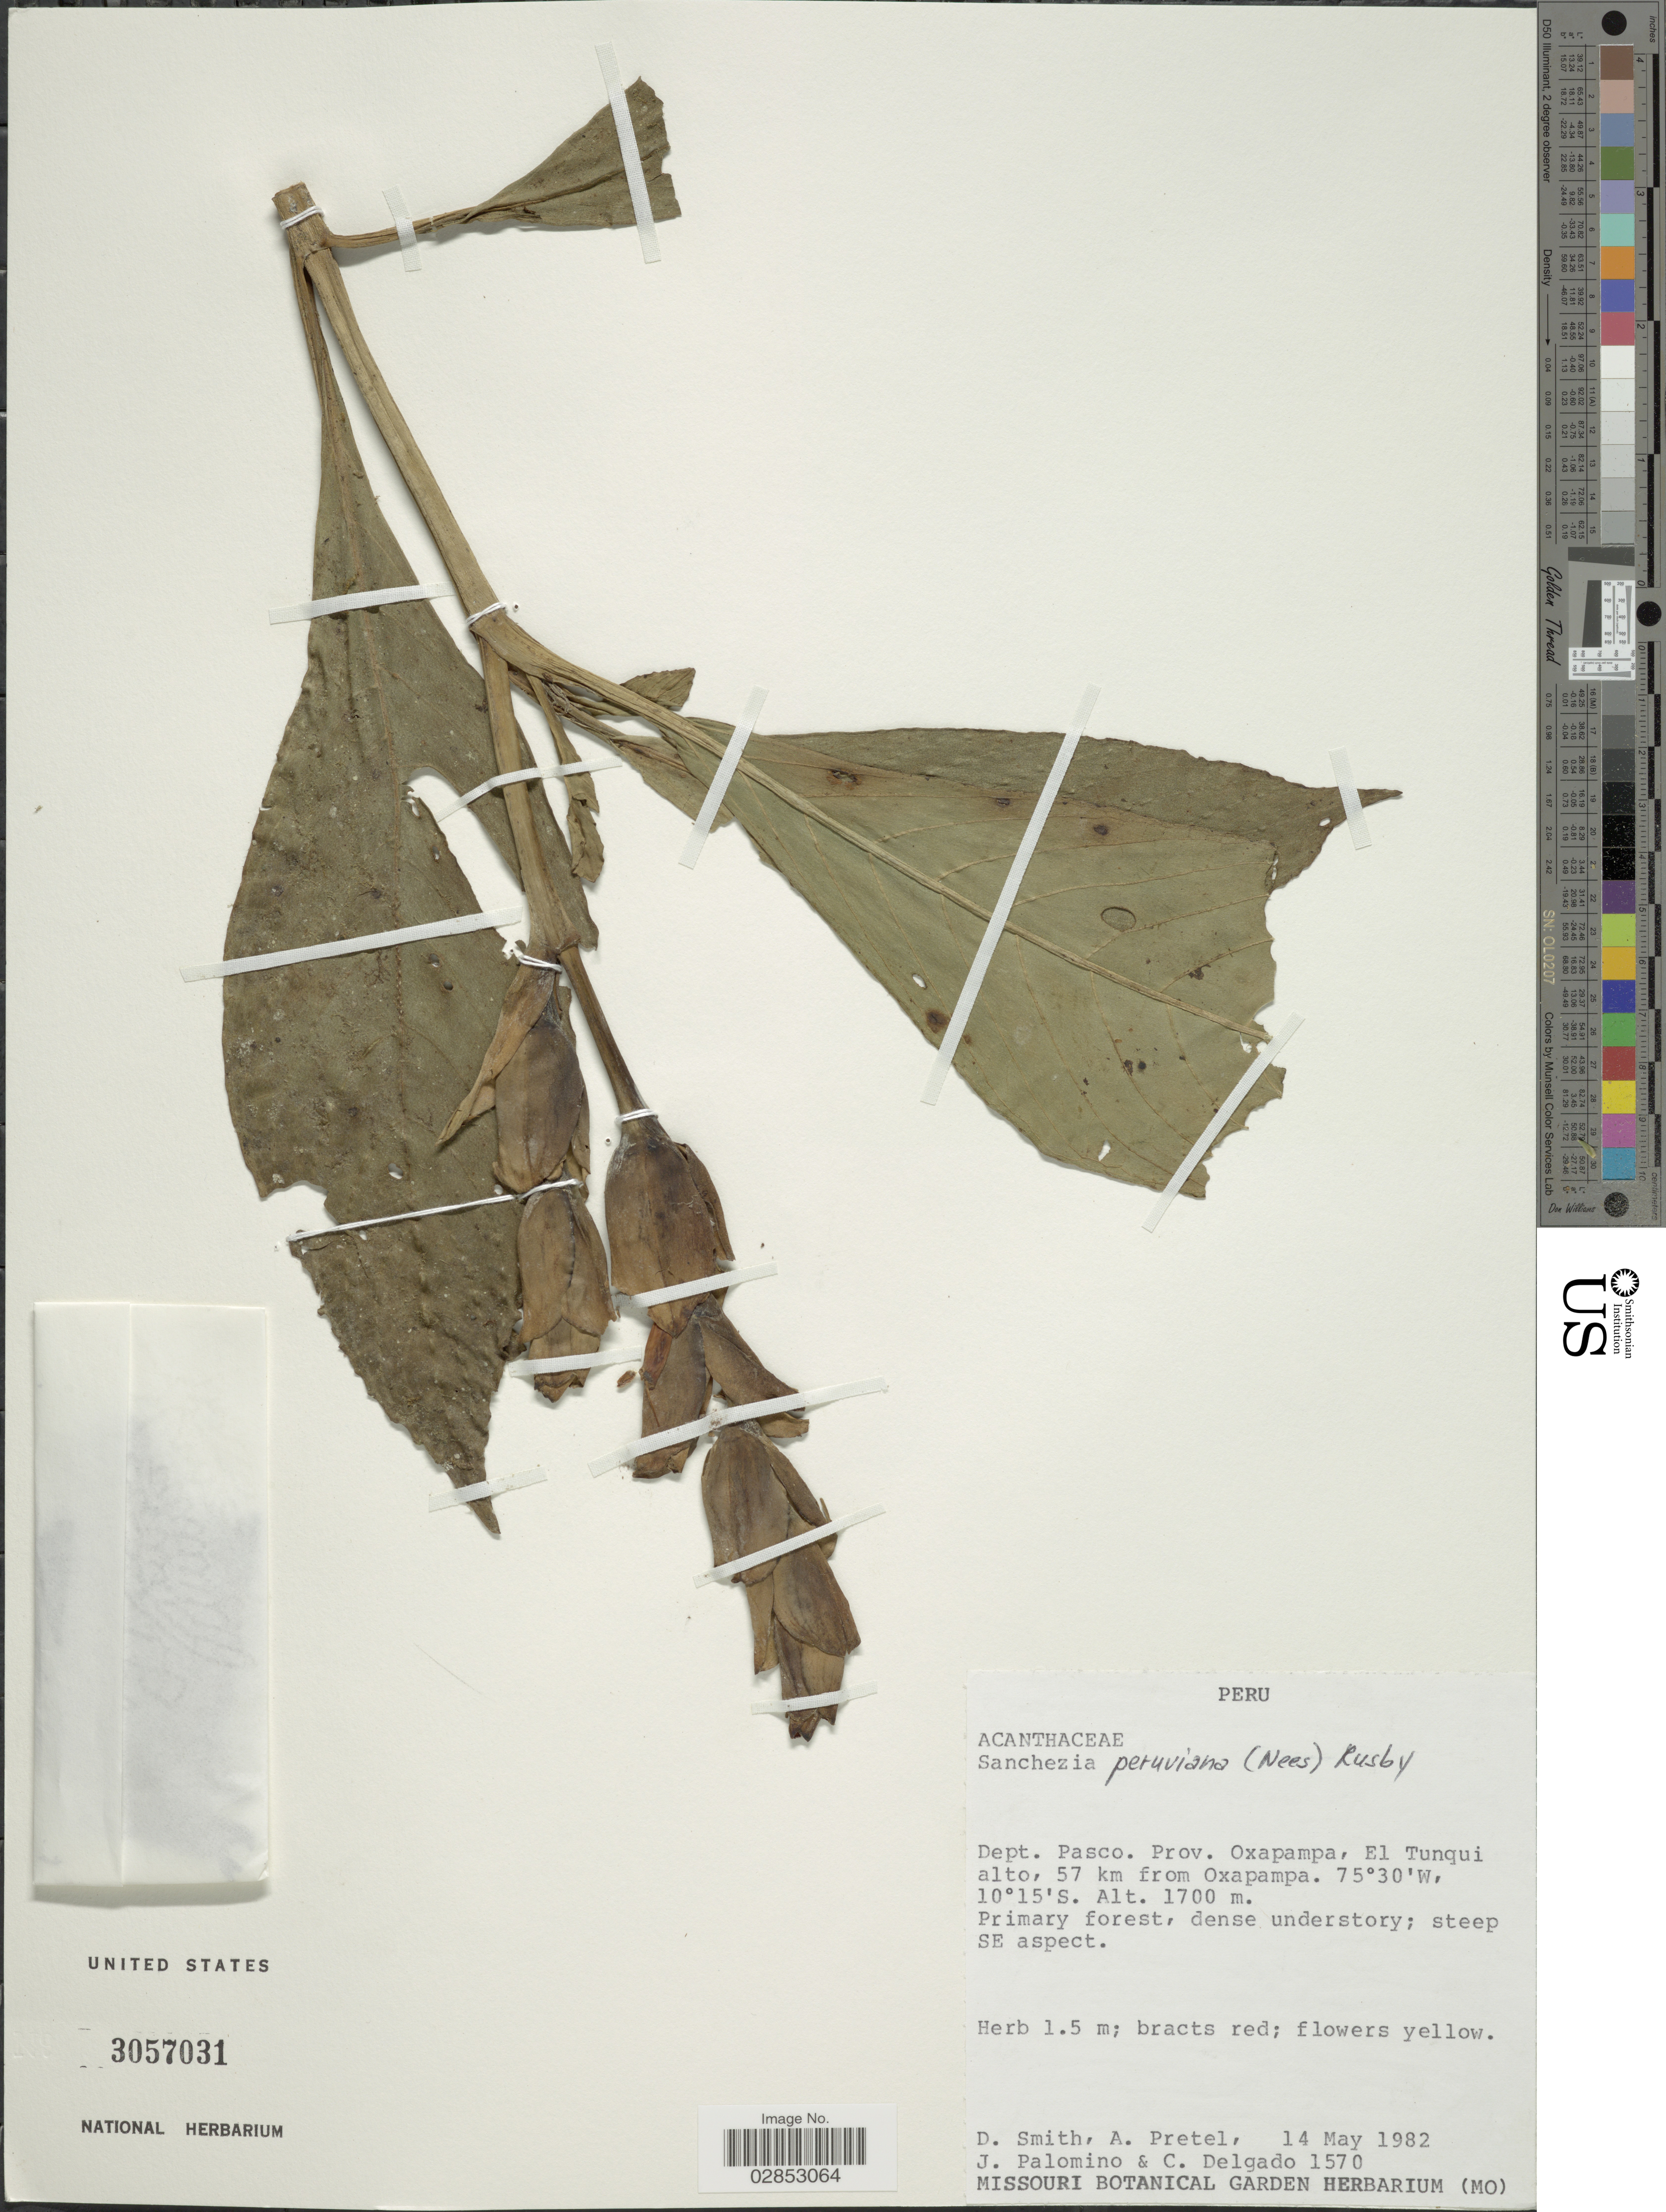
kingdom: Plantae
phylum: Tracheophyta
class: Magnoliopsida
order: Lamiales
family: Acanthaceae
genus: Sanchezia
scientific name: Sanchezia oblonga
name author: Ruiz & Pav.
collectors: D. Smith, A. Pretel, J. Palomino & C. Delgado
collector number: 1570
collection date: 1982-05-14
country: Peru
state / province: Pasco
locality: Dept. Pasco. Prov. Oxapampa, El Tunqui, 57 km from Oxapampa.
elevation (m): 1700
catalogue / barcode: US 3057031